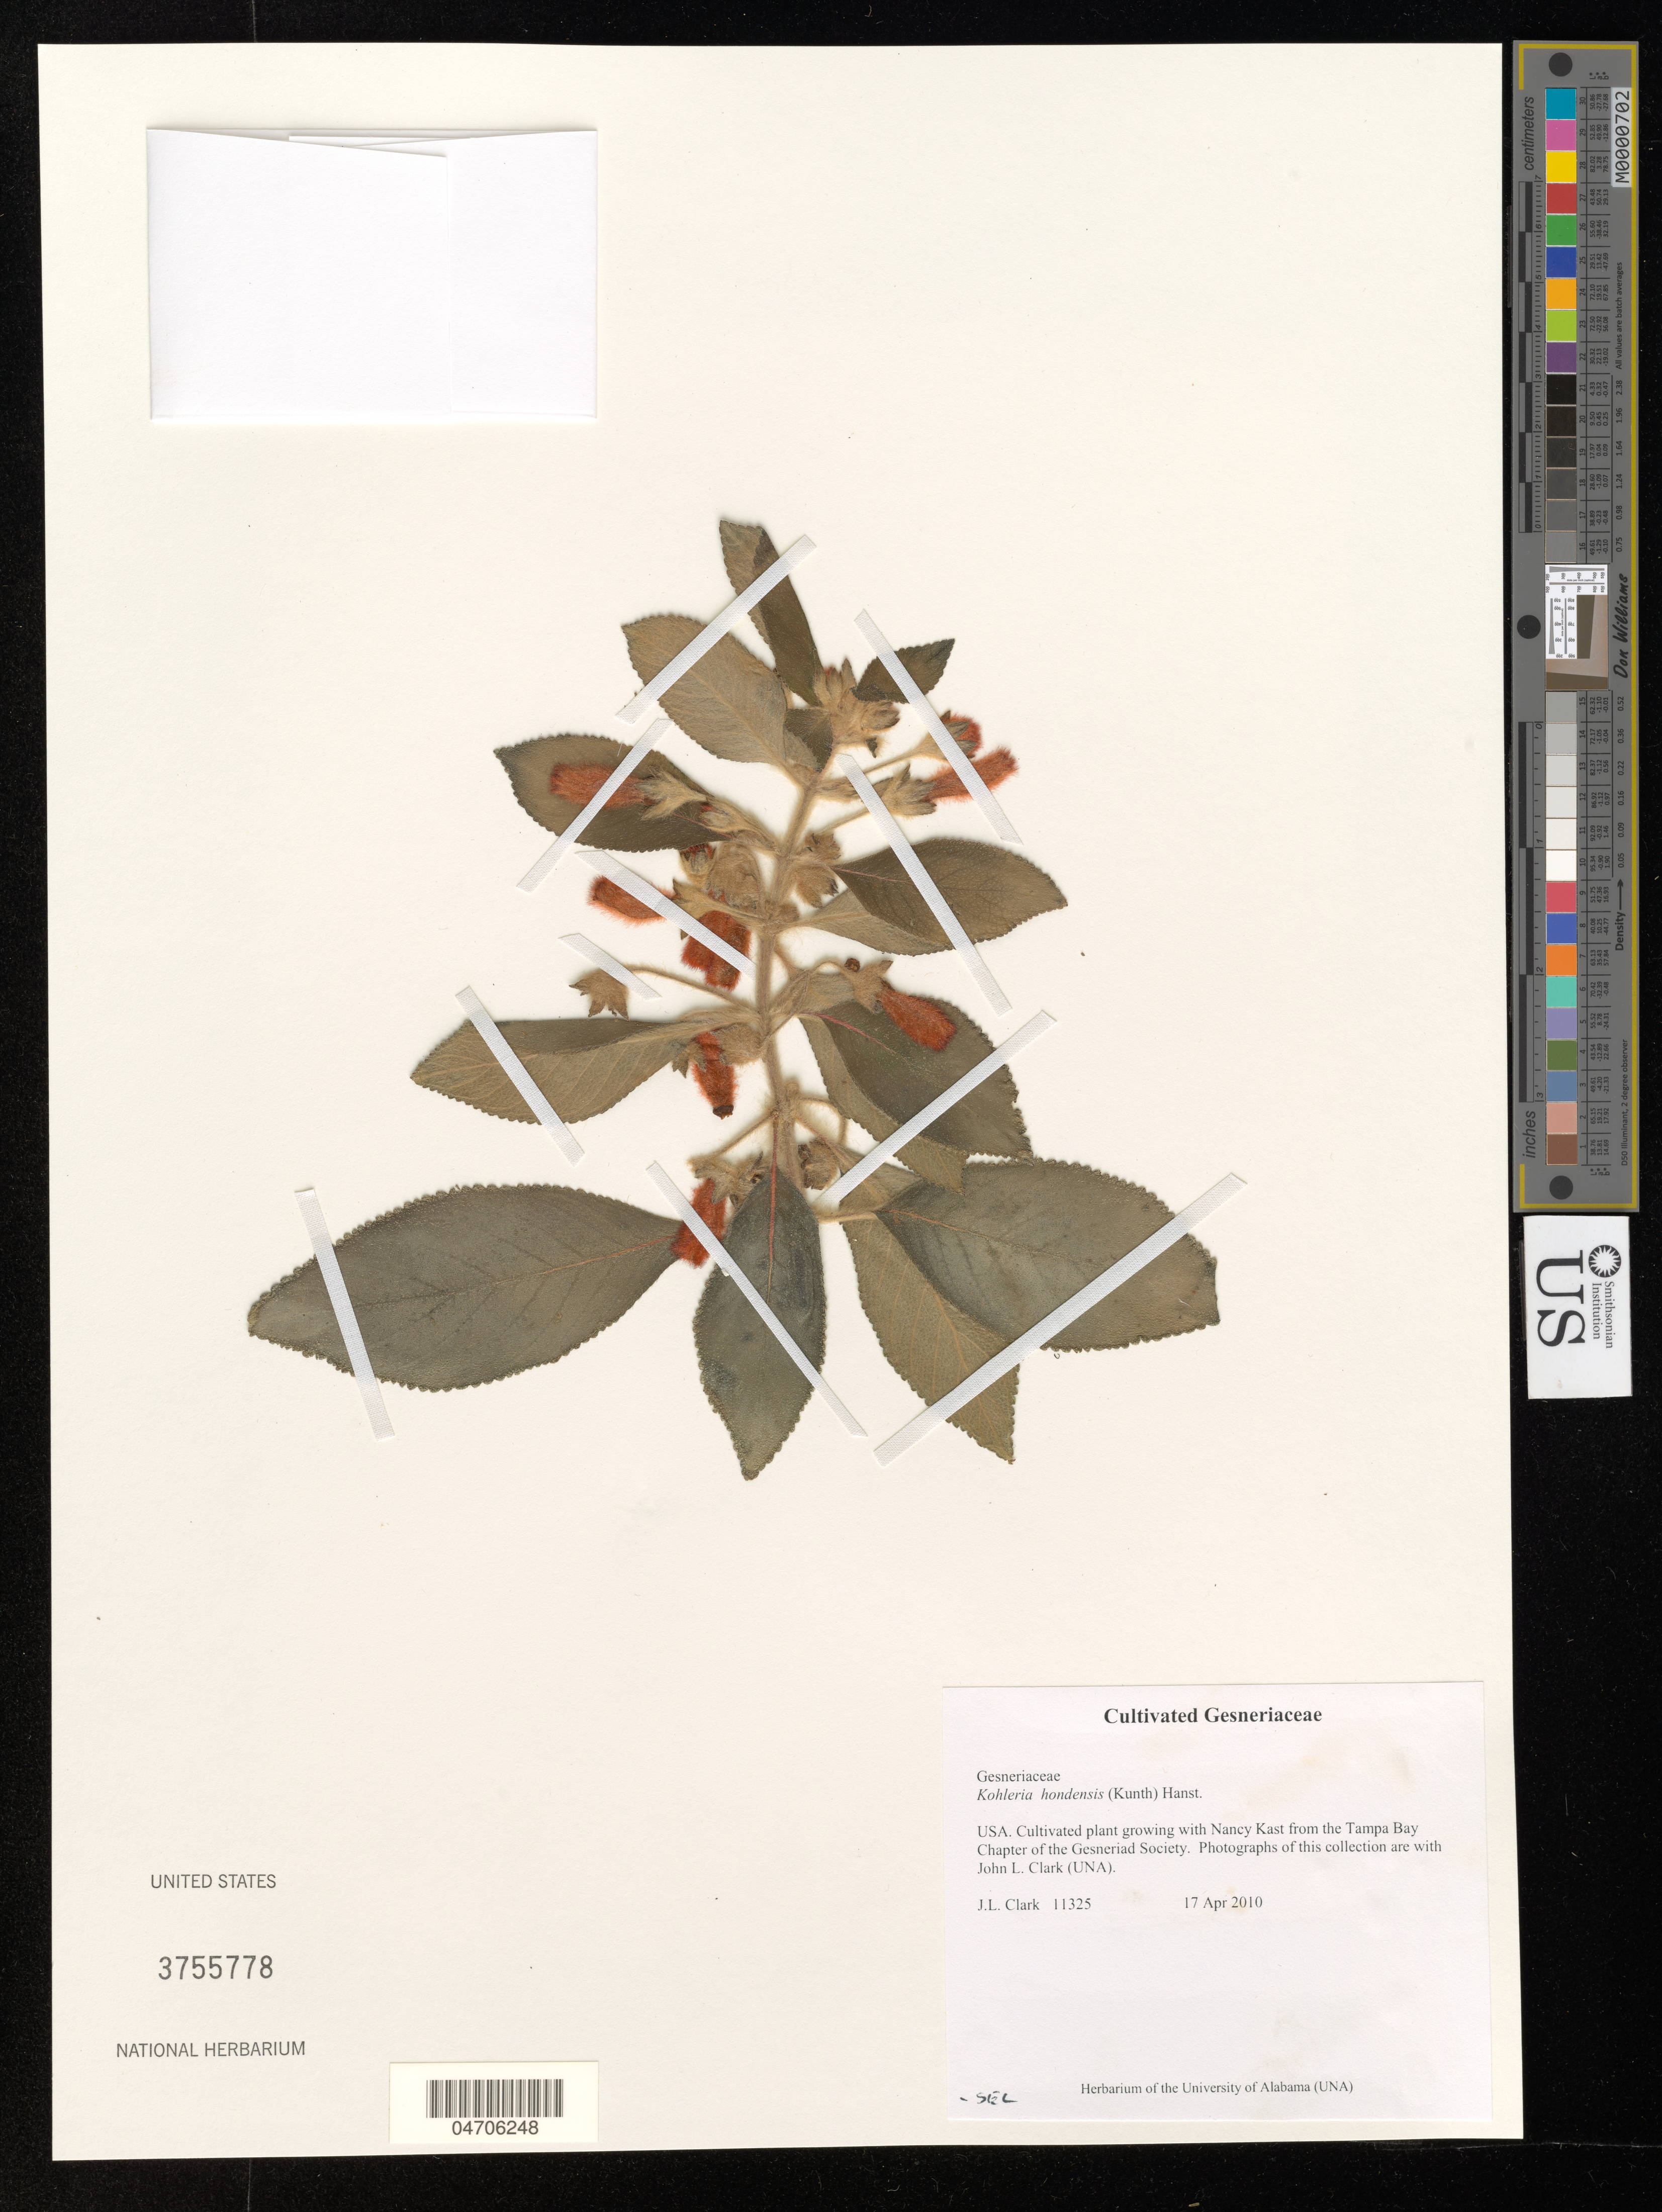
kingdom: Plantae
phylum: Tracheophyta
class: Magnoliopsida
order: Lamiales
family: Gesneriaceae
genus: Kohleria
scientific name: Kohleria hondensis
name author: (Kunth) Regel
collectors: J. L. Clark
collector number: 11325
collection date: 2010-04-17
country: United States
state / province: Florida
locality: With Nancy Kast from the Tampa Bay Chapter of the Gesneriad Society.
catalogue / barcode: US 3755778